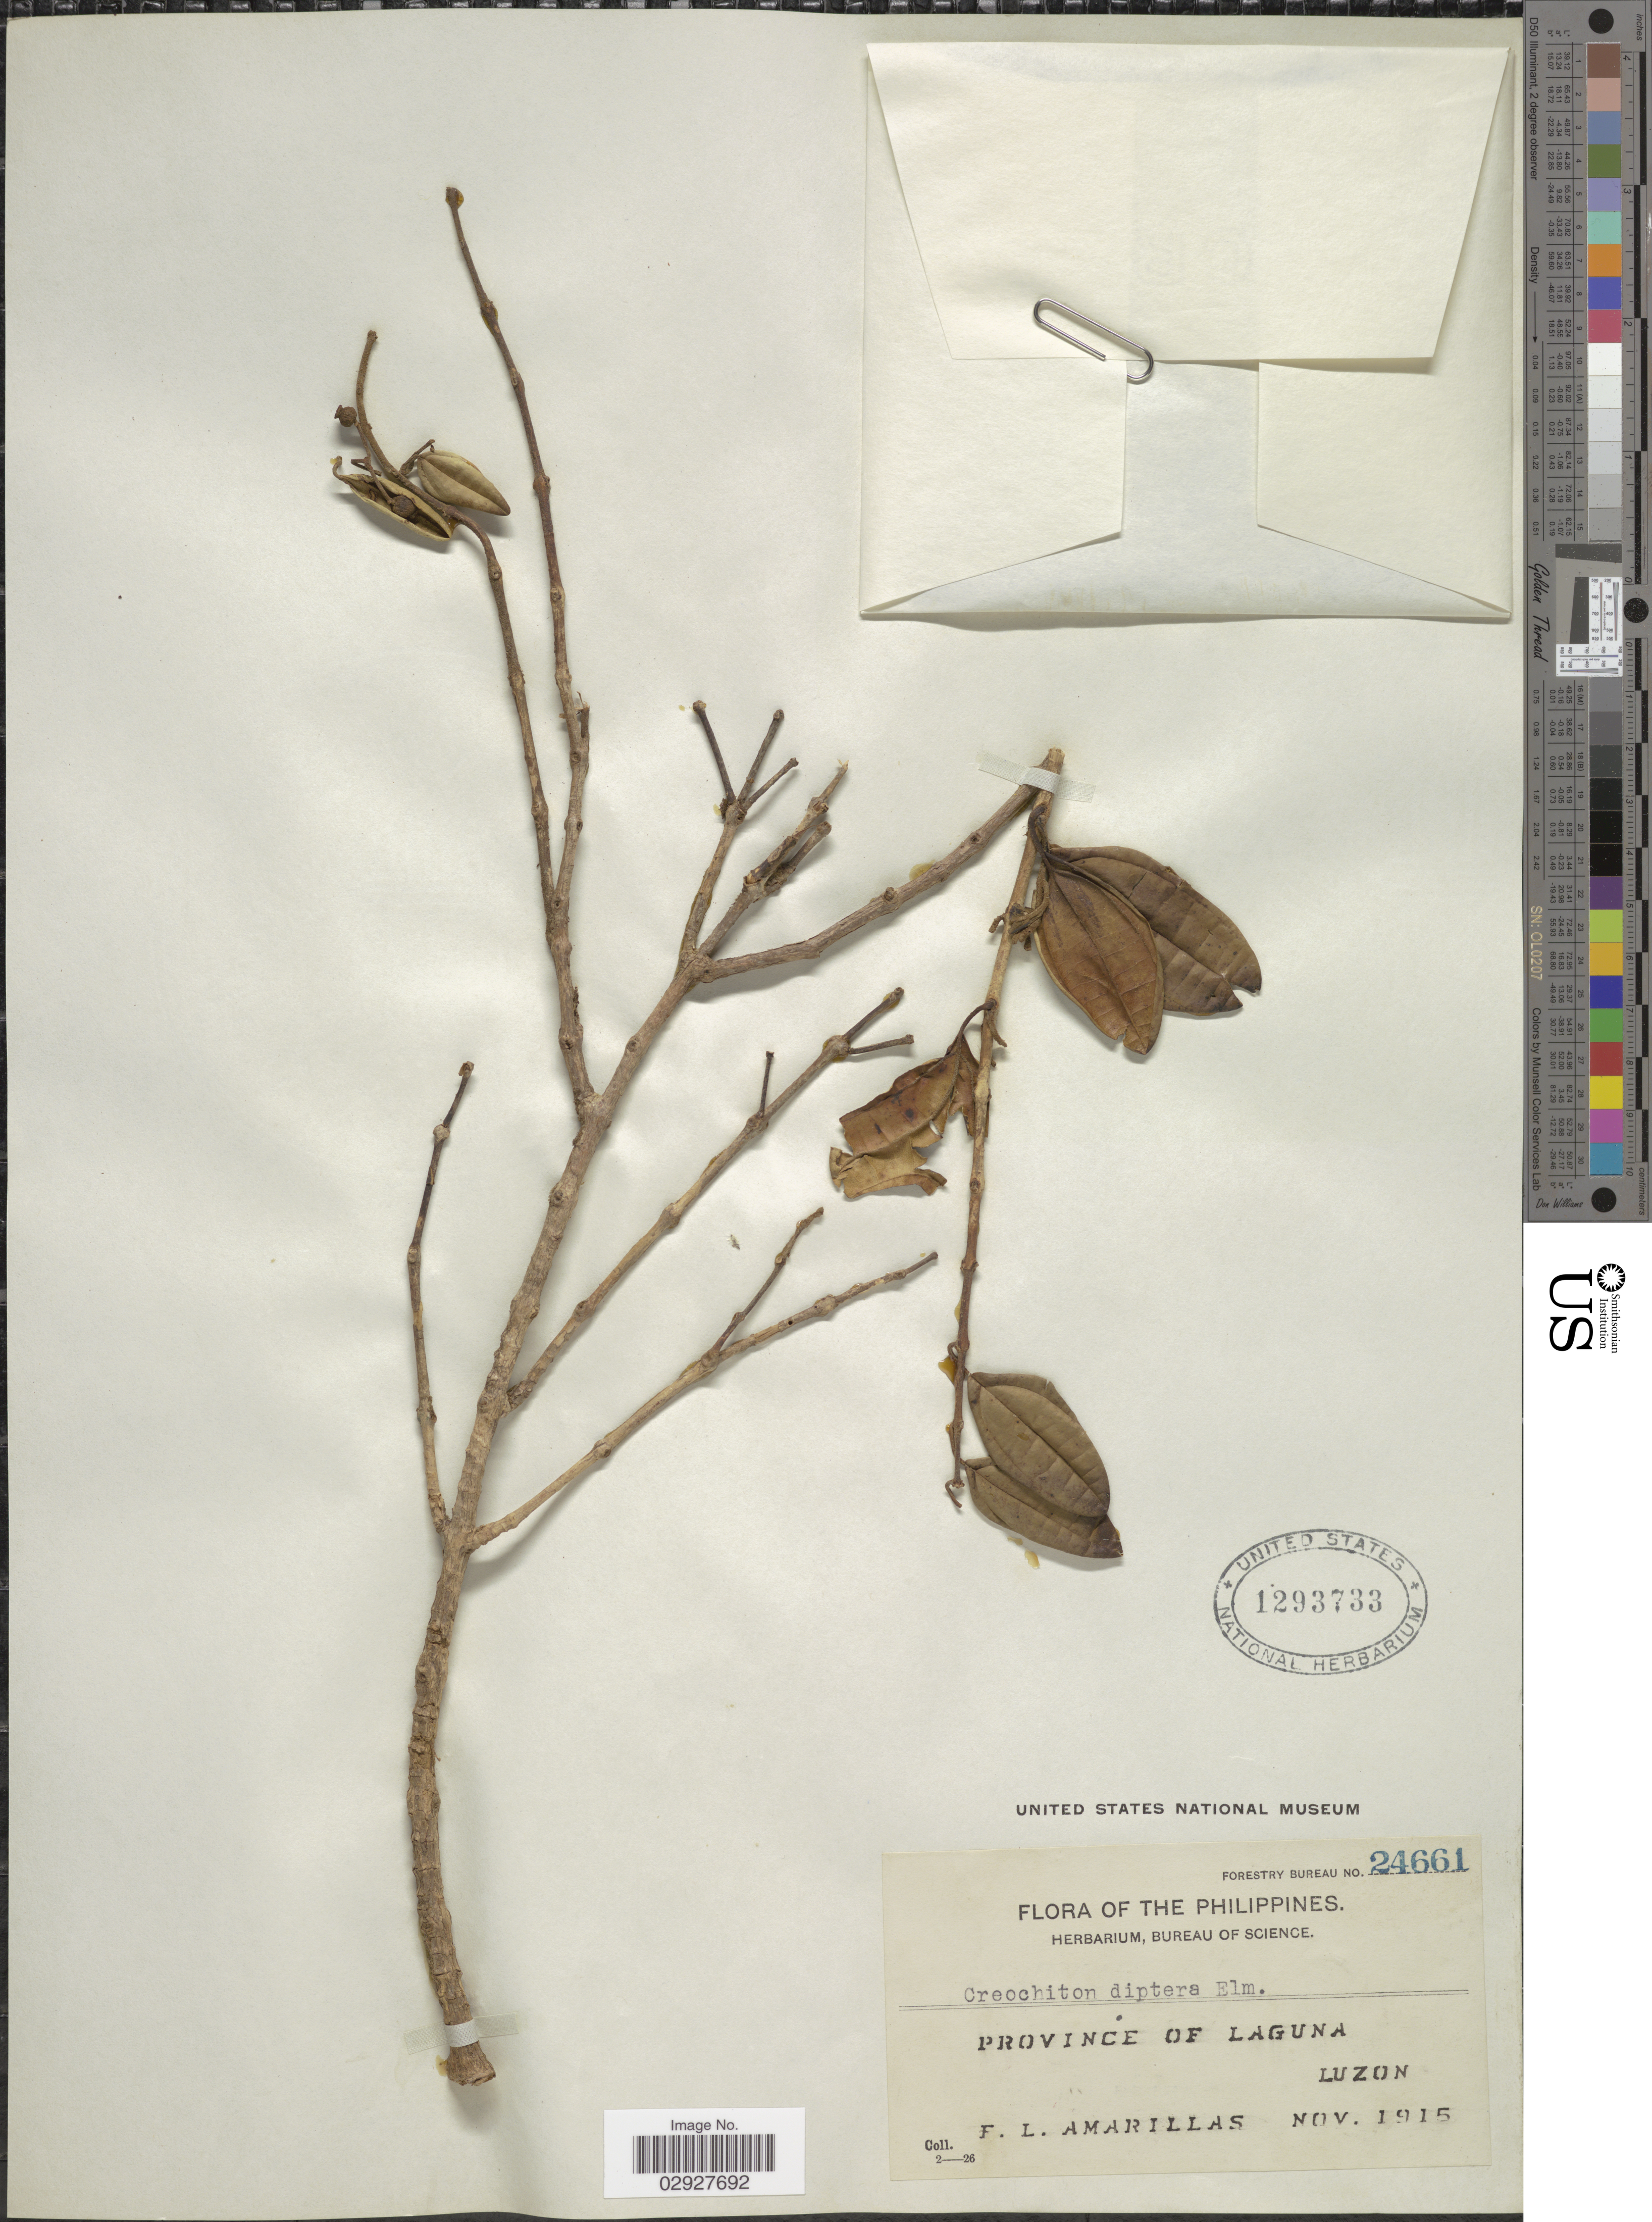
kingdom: Plantae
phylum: Tracheophyta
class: Magnoliopsida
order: Myrtales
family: Melastomataceae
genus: Creochiton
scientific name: Creochiton diptera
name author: Elmer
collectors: F. Amarillas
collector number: Forestry Bureau 24661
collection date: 1915-11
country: Philippines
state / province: Calabarzon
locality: Province of Laguna, Luzon.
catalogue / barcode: US 1293733